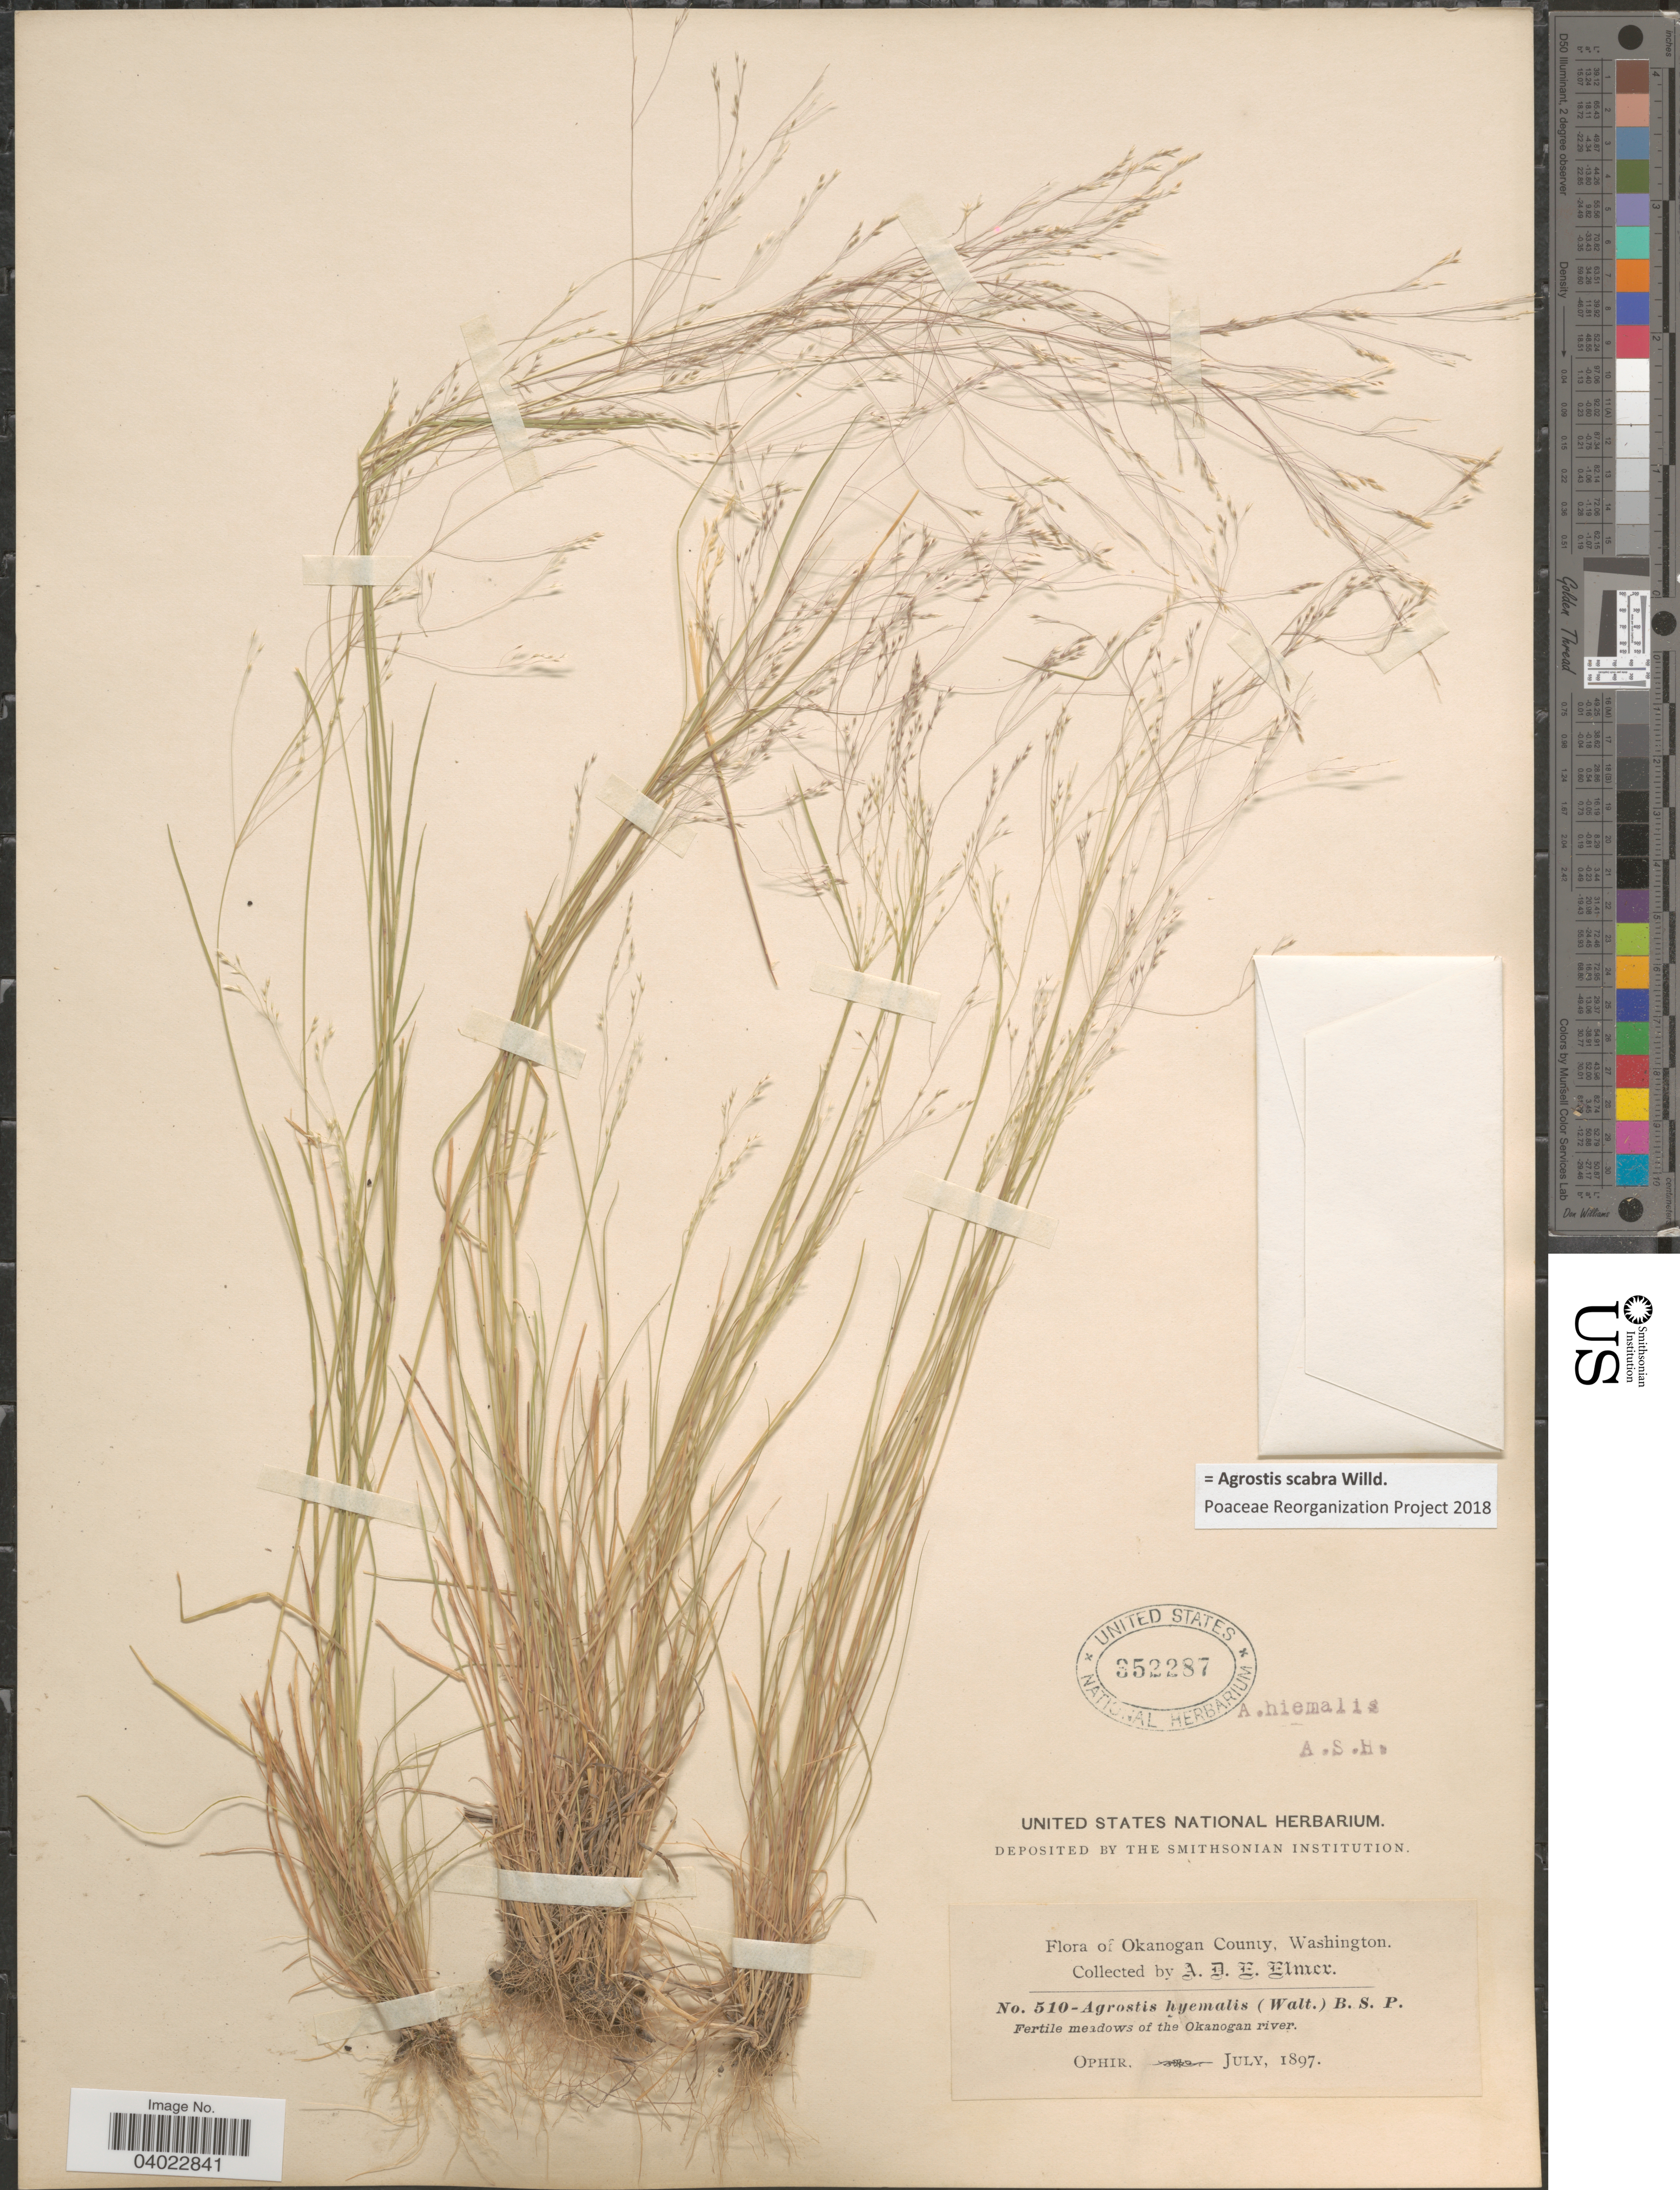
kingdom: Plantae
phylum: Tracheophyta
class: Liliopsida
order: Poales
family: Poaceae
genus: Agrostis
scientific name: Agrostis scabra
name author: Willd.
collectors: A. D. E. Elmer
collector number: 510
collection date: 1897-07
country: United States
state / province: Washington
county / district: Okanogan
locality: Okanogan County. Fertile meadows of the Okanogan river. Ophir.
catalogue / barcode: US 352287